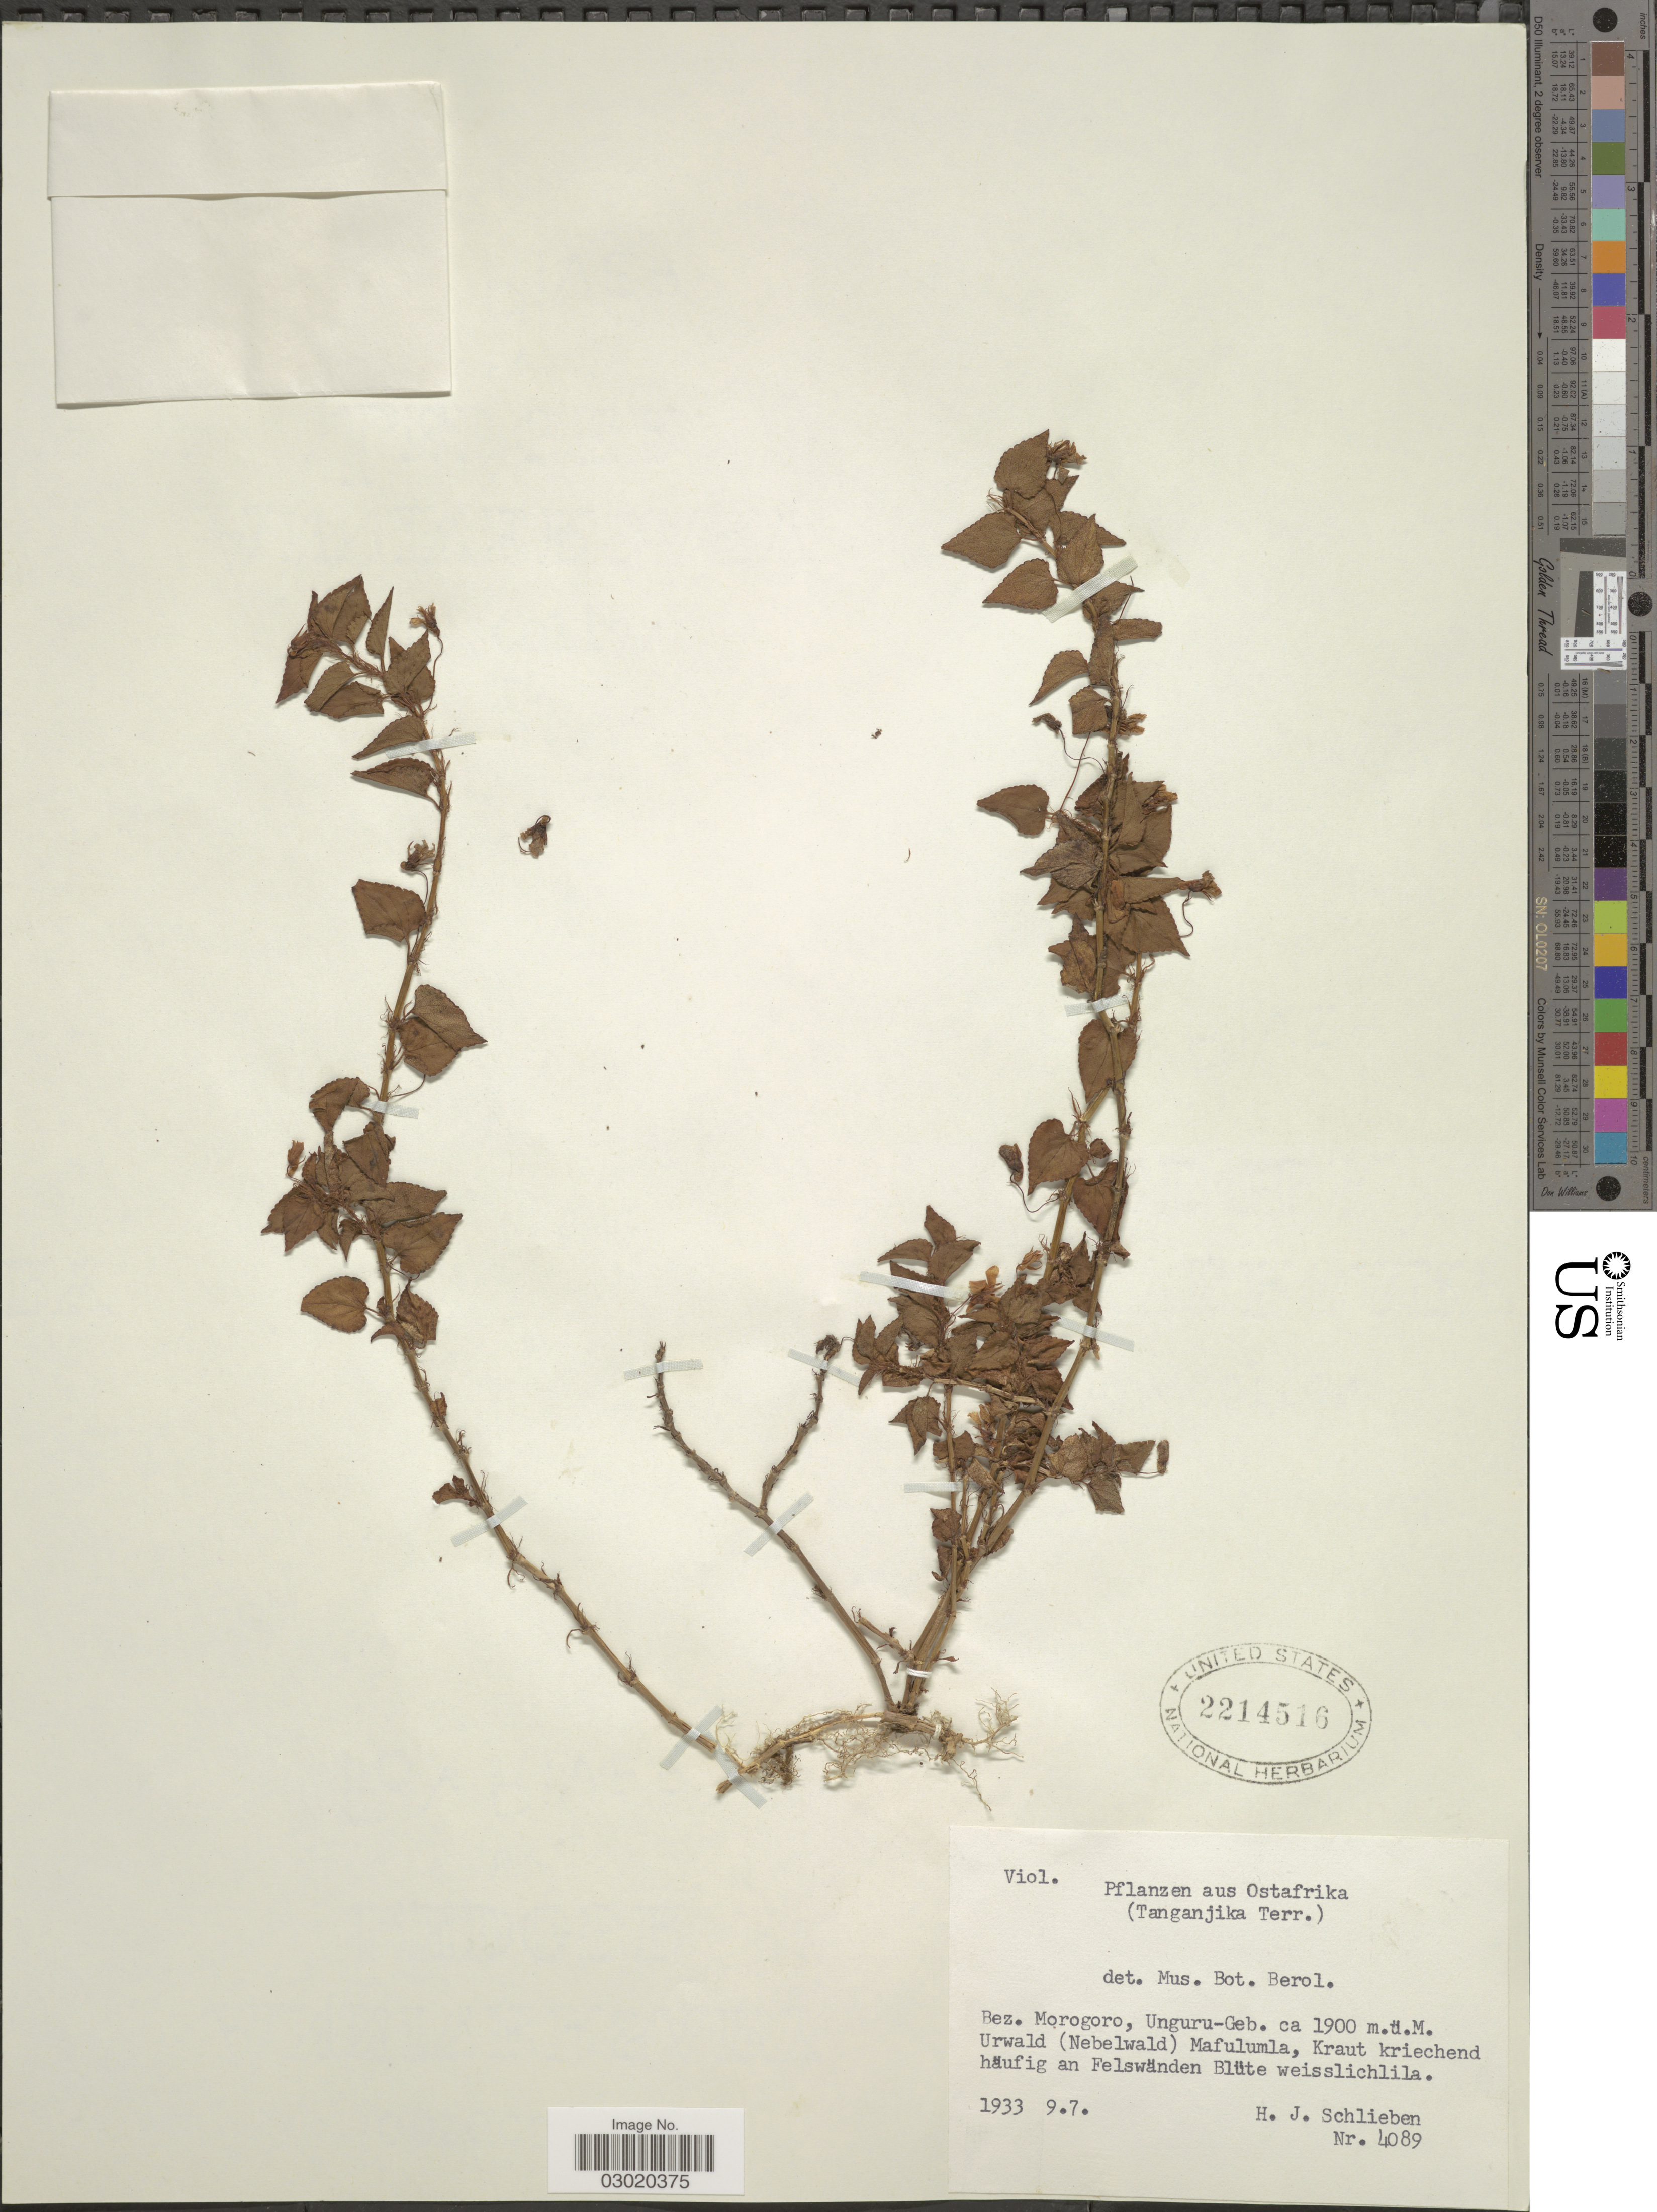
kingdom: Plantae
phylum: Tracheophyta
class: Magnoliopsida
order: Malpighiales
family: Violaceae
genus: Viola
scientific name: Viola sp.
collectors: H. J. Schlieben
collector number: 4089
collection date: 1933-09-07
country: Tanzania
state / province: Morogoro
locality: Ostafrika (Tanganjika Terr.) Bez. Morogoro, Unguru-Geb.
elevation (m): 1900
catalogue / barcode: US 2214516